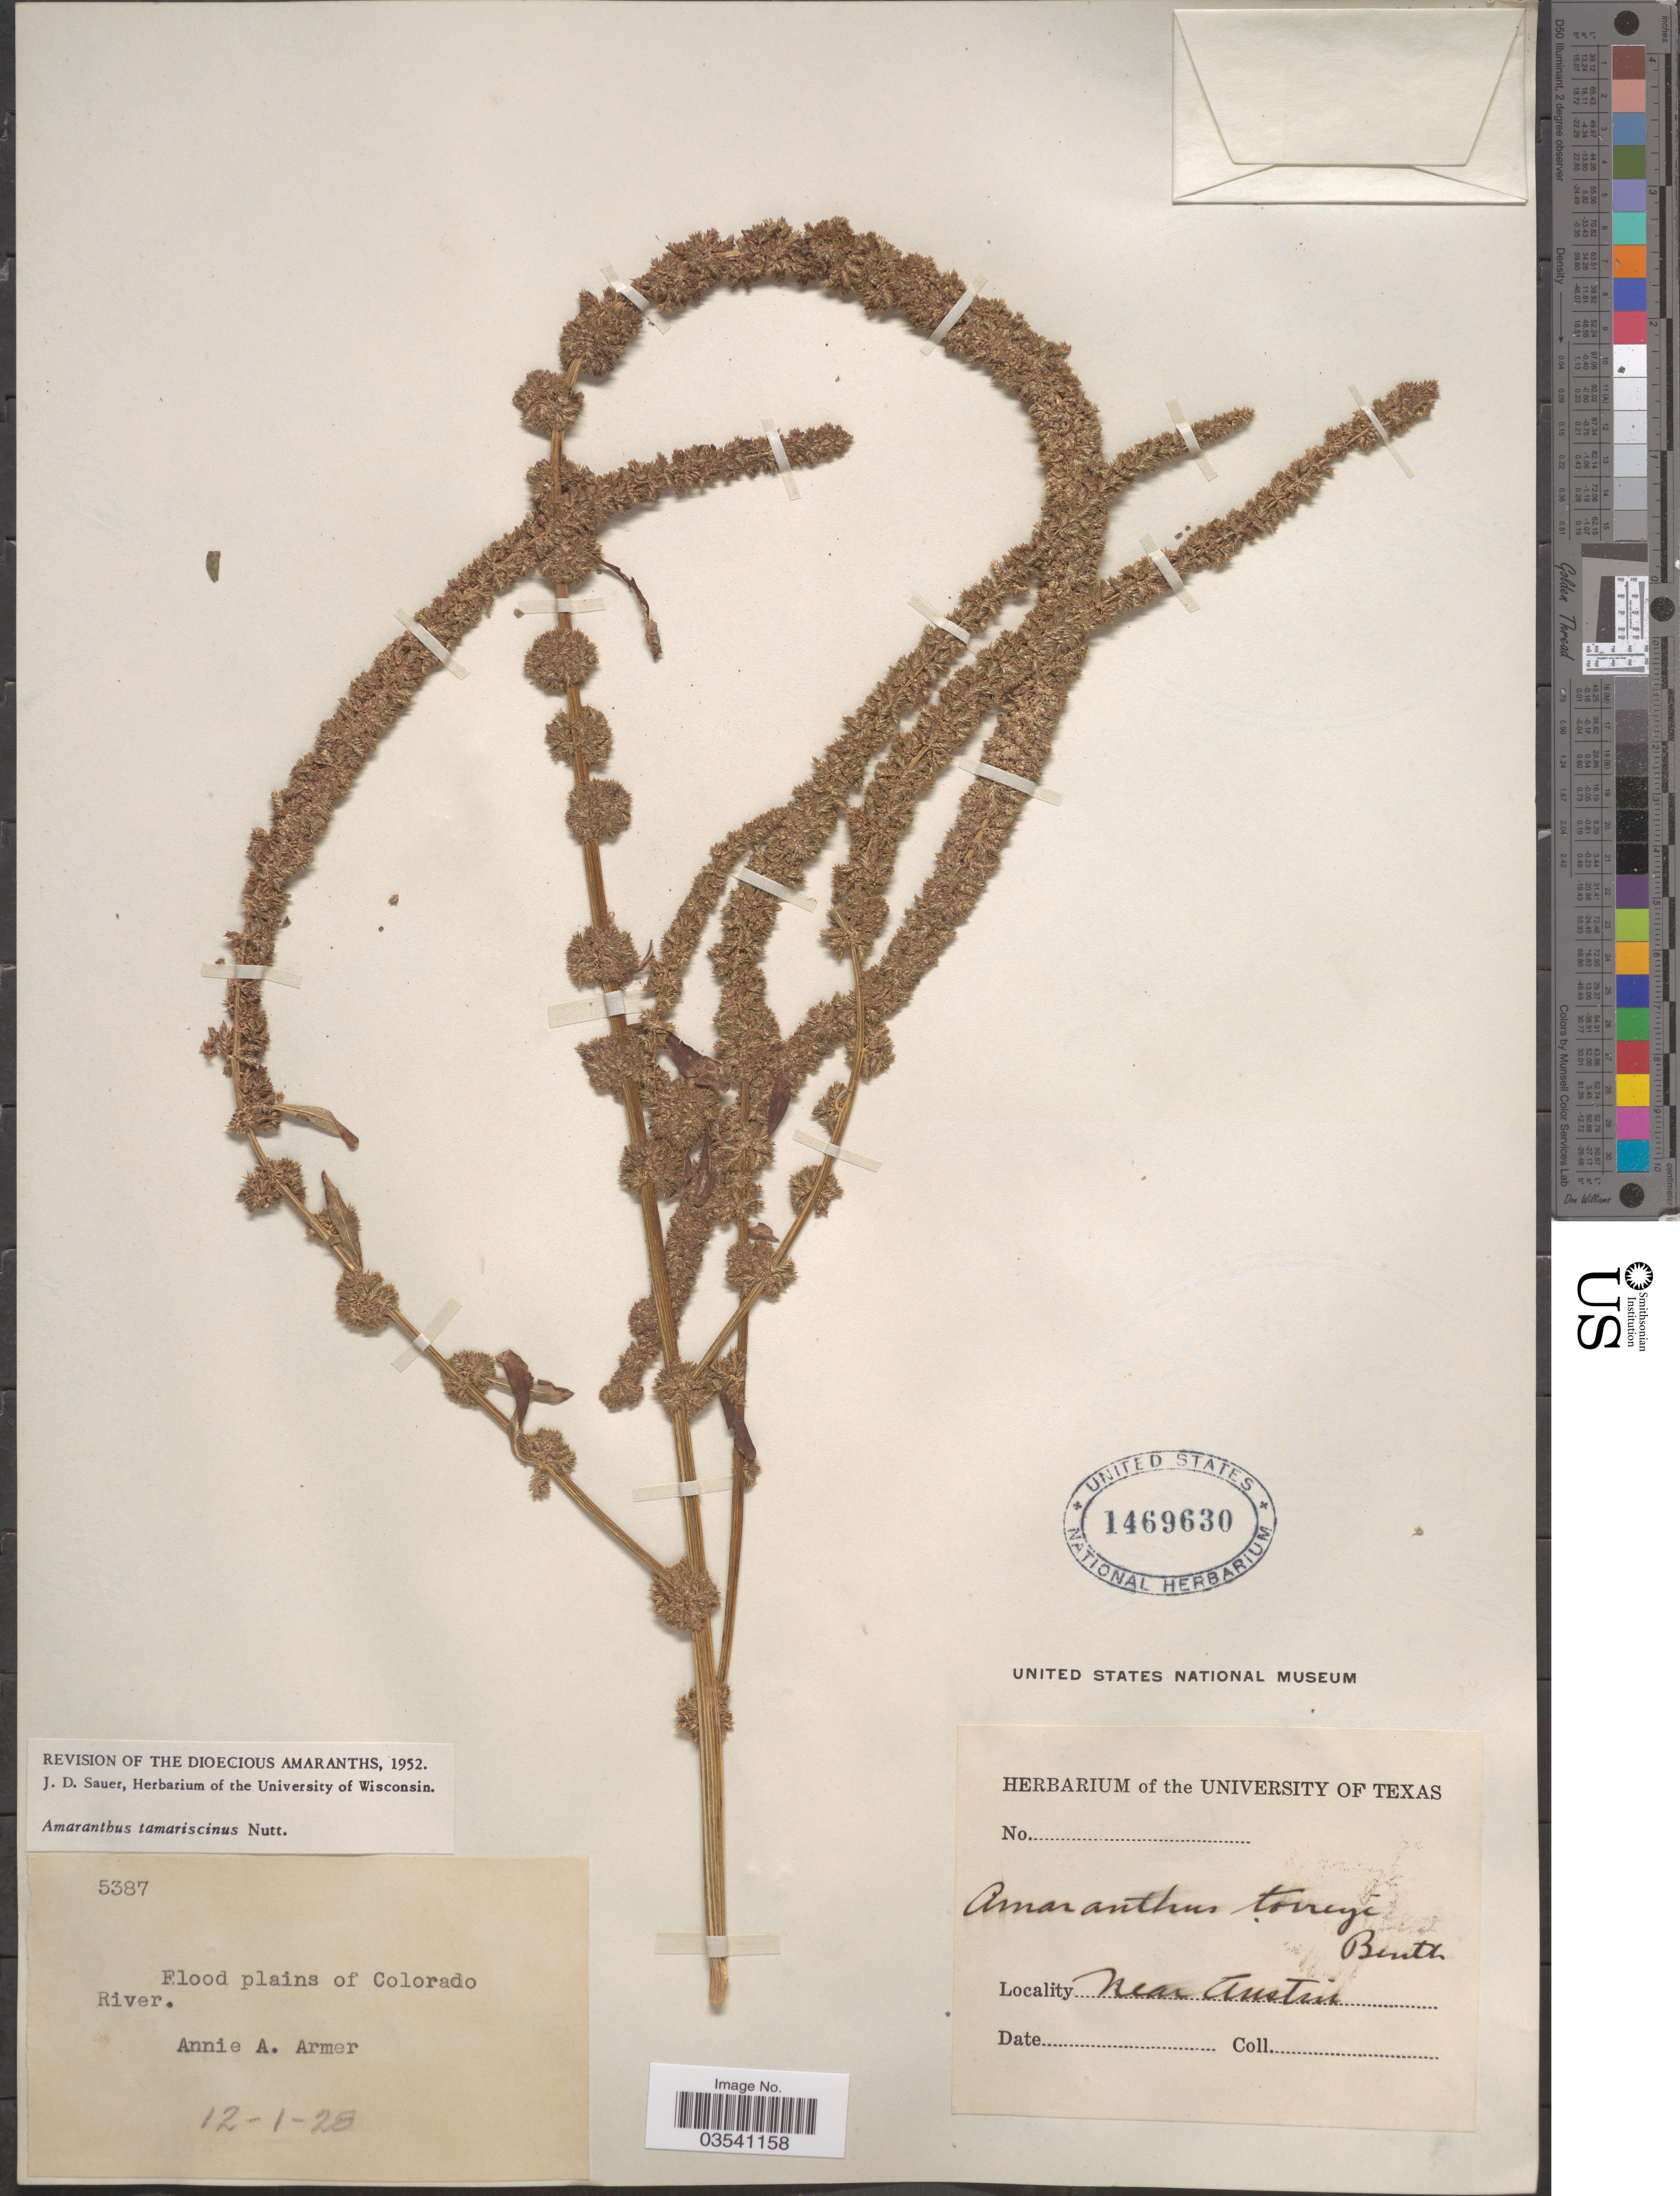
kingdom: Plantae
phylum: Tracheophyta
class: Magnoliopsida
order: Caryophyllales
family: Amaranthaceae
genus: Amaranthus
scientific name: Amaranthus tamariscinus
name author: Nutt.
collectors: A. Armer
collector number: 5387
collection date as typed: Transcribed d/m/y: 12/1/28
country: United States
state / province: Texas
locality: Flood plains of Colorado River. Near Austin.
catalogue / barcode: US 1469630